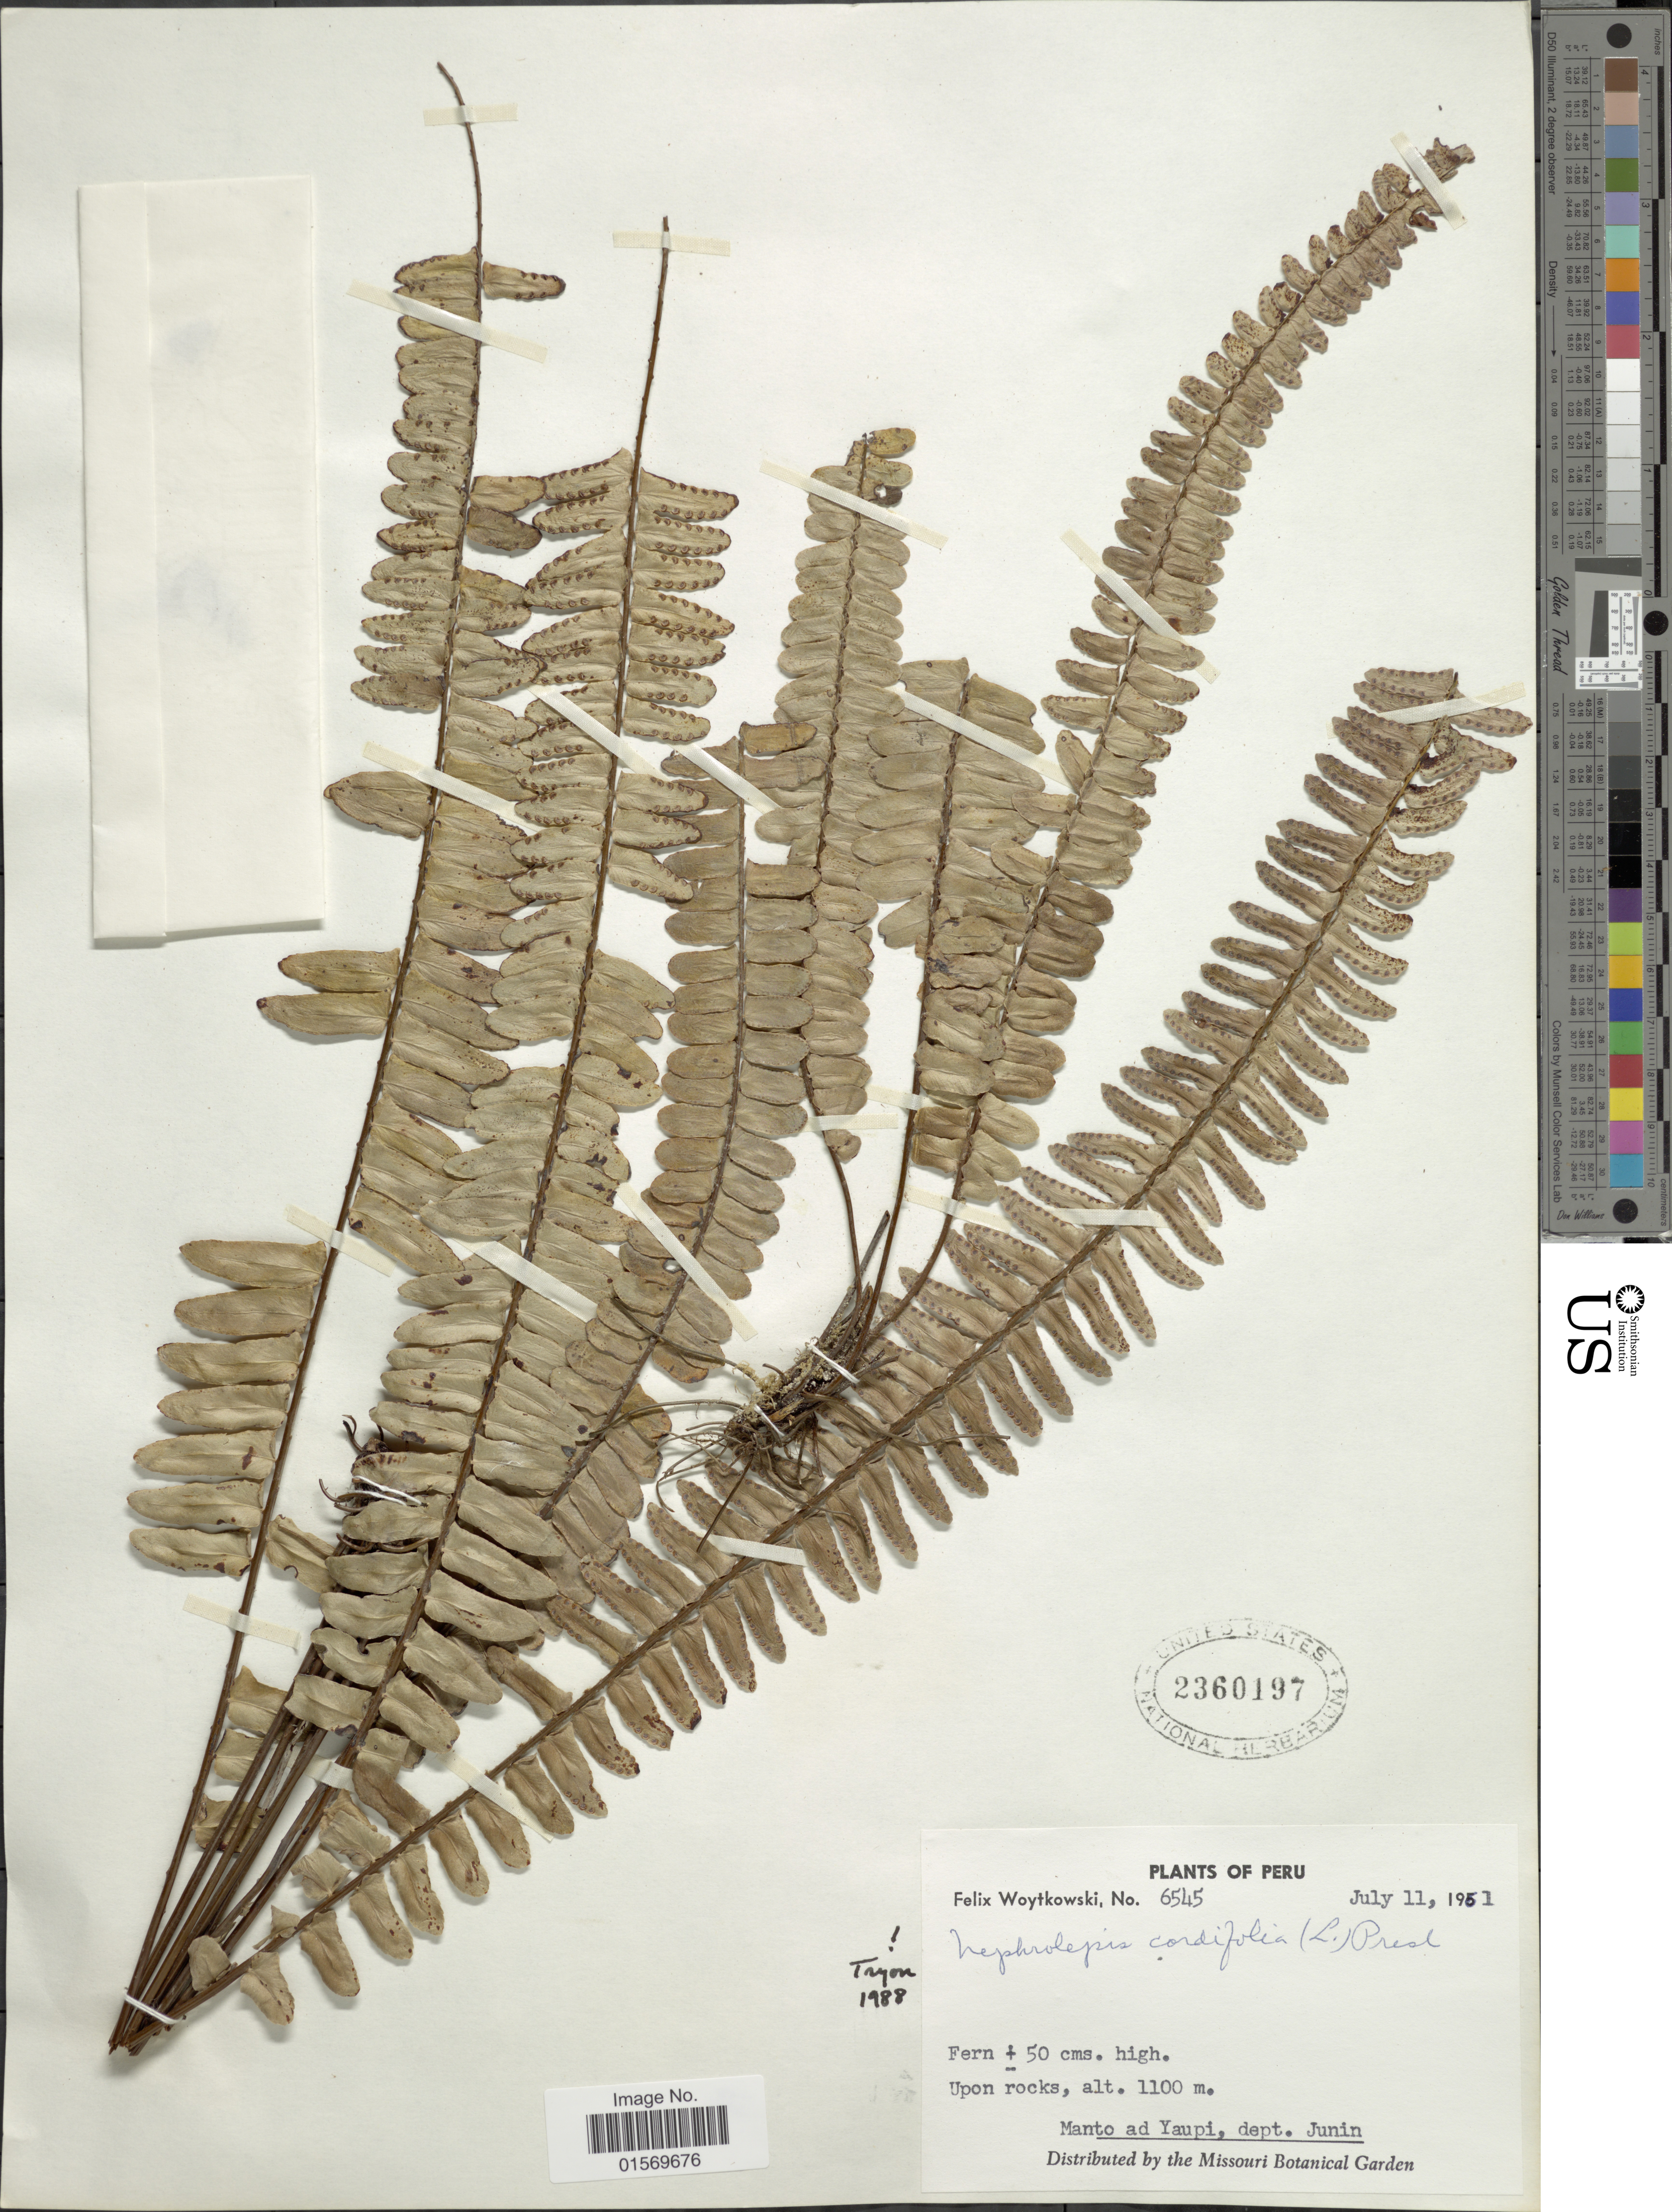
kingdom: Plantae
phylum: Tracheophyta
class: Polypodiopsida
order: Polypodiales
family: Nephrolepidaceae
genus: Nephrolepis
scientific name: Nephrolepis cordifolia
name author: (L.) C. Presl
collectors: F. Woytkowski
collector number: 6545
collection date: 1961-07-11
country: Peru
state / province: Junín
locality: Upon rocks, Manto ad Yaupi.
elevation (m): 1100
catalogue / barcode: US 2360197